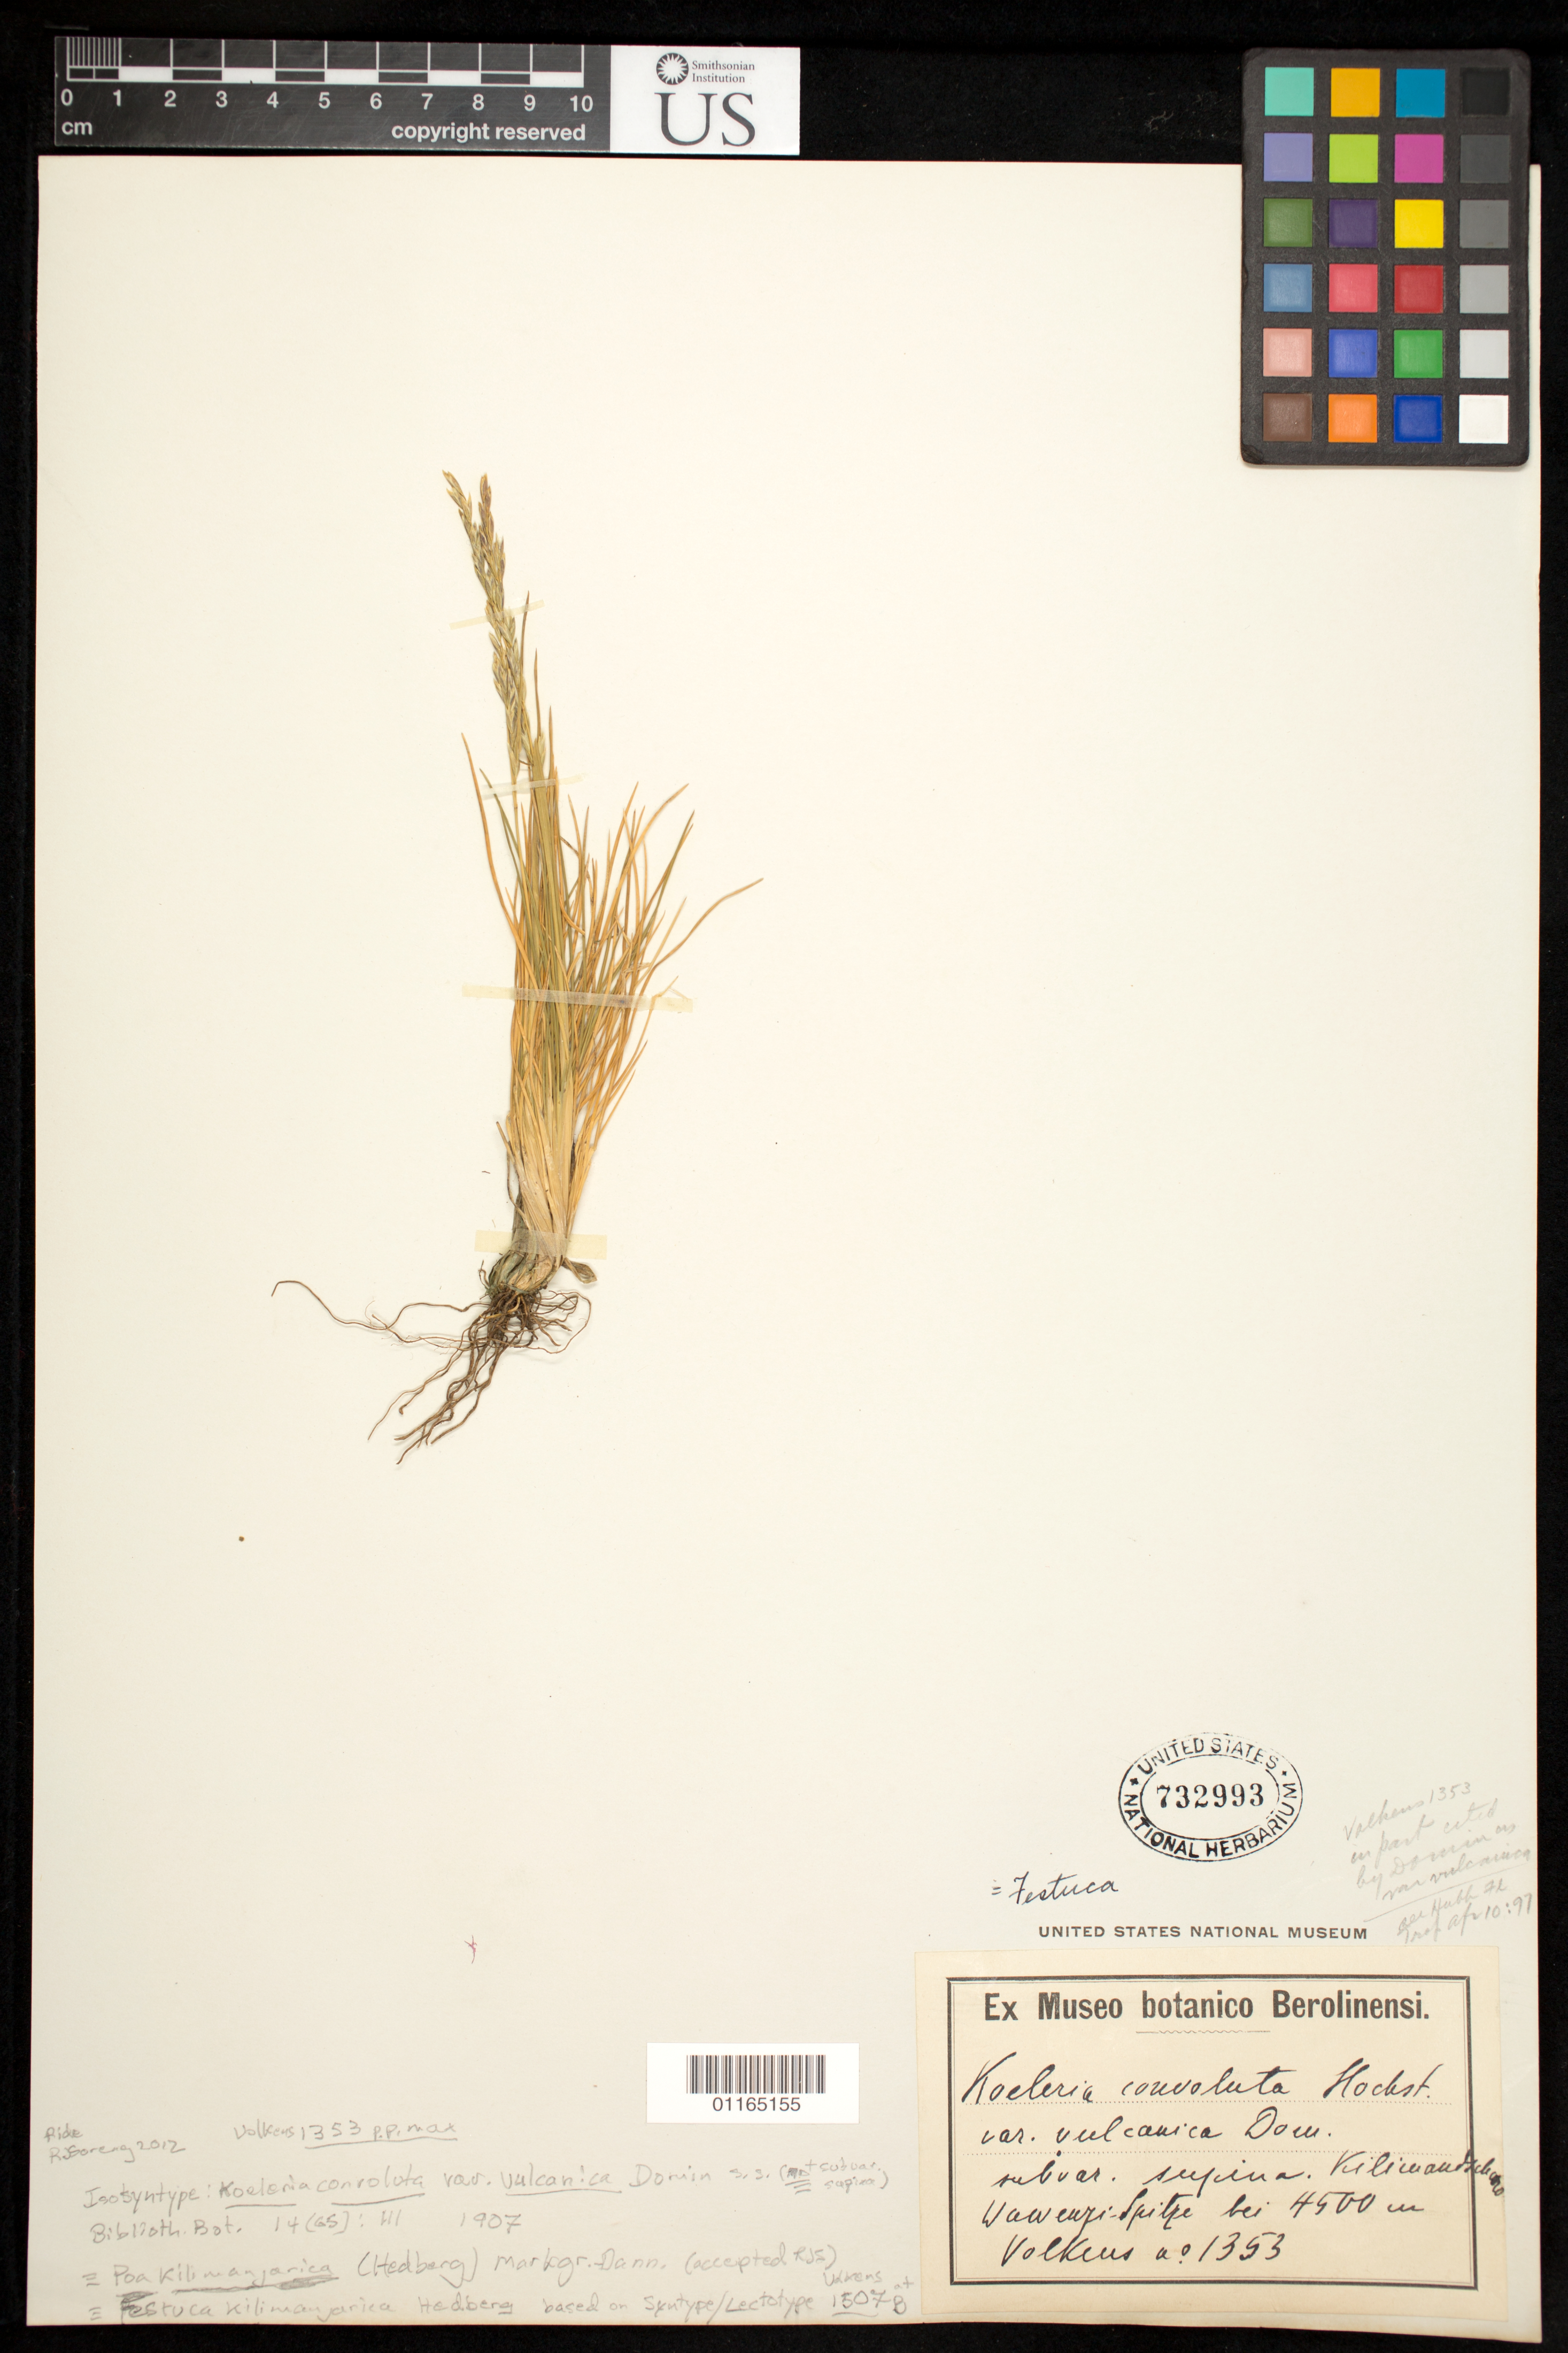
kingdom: Plantae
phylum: Tracheophyta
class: Liliopsida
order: Poales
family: Poaceae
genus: Koeleria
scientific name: Koeleria convoluta var. vulcanica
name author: Domin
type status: Isosyntype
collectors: G. Volkens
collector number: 1353 p.p.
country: Tanzania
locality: Kilimandscharo, Wawenzi-Spitze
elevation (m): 4500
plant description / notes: According to note on Tropicos (Sep. 2013), the US sheet is subvar. vulcanica, not subvar. supina as annotated on label (Volkens 1353 is cited under both subvarieties).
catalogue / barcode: US 732993